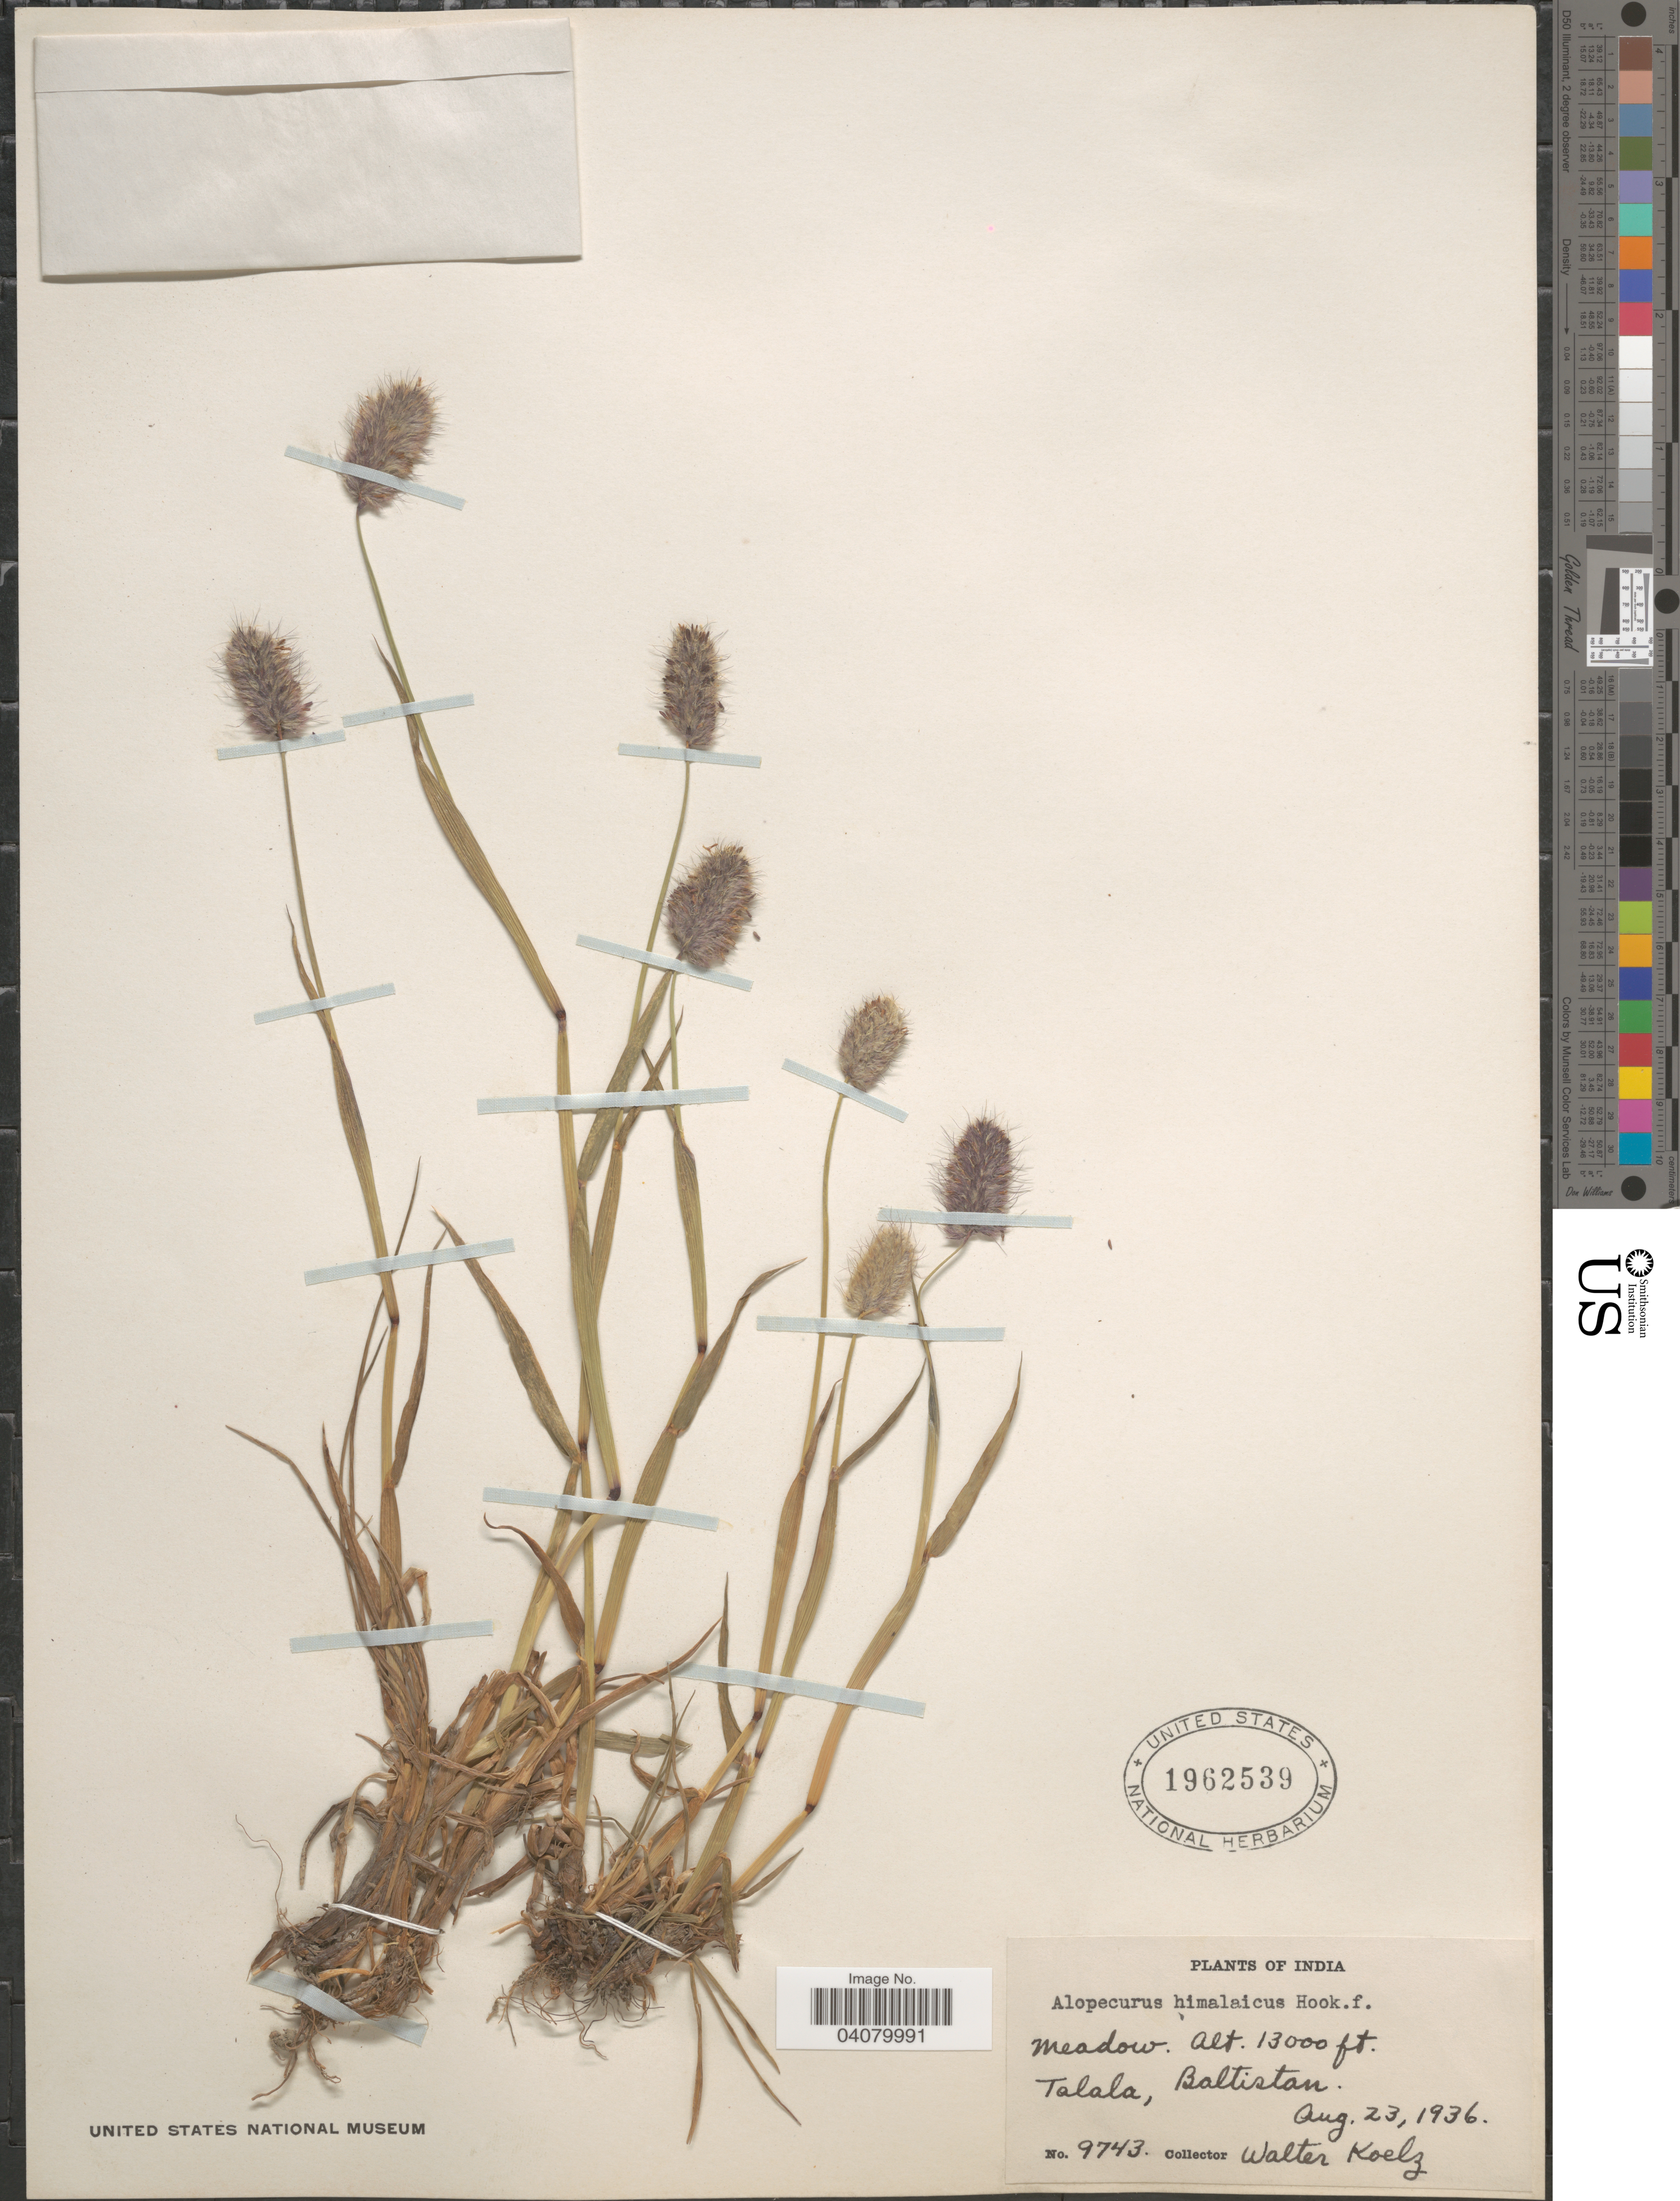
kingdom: Plantae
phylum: Tracheophyta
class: Liliopsida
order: Poales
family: Poaceae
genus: Alopecurus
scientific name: Alopecurus himalaicus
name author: Hook. f.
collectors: W. N. Koelz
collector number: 9743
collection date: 1936-08-23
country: Pakistan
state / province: Gilgit-Baltistan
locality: Meadow. Talala, Baltistan.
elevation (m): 3962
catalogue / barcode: US 1962539